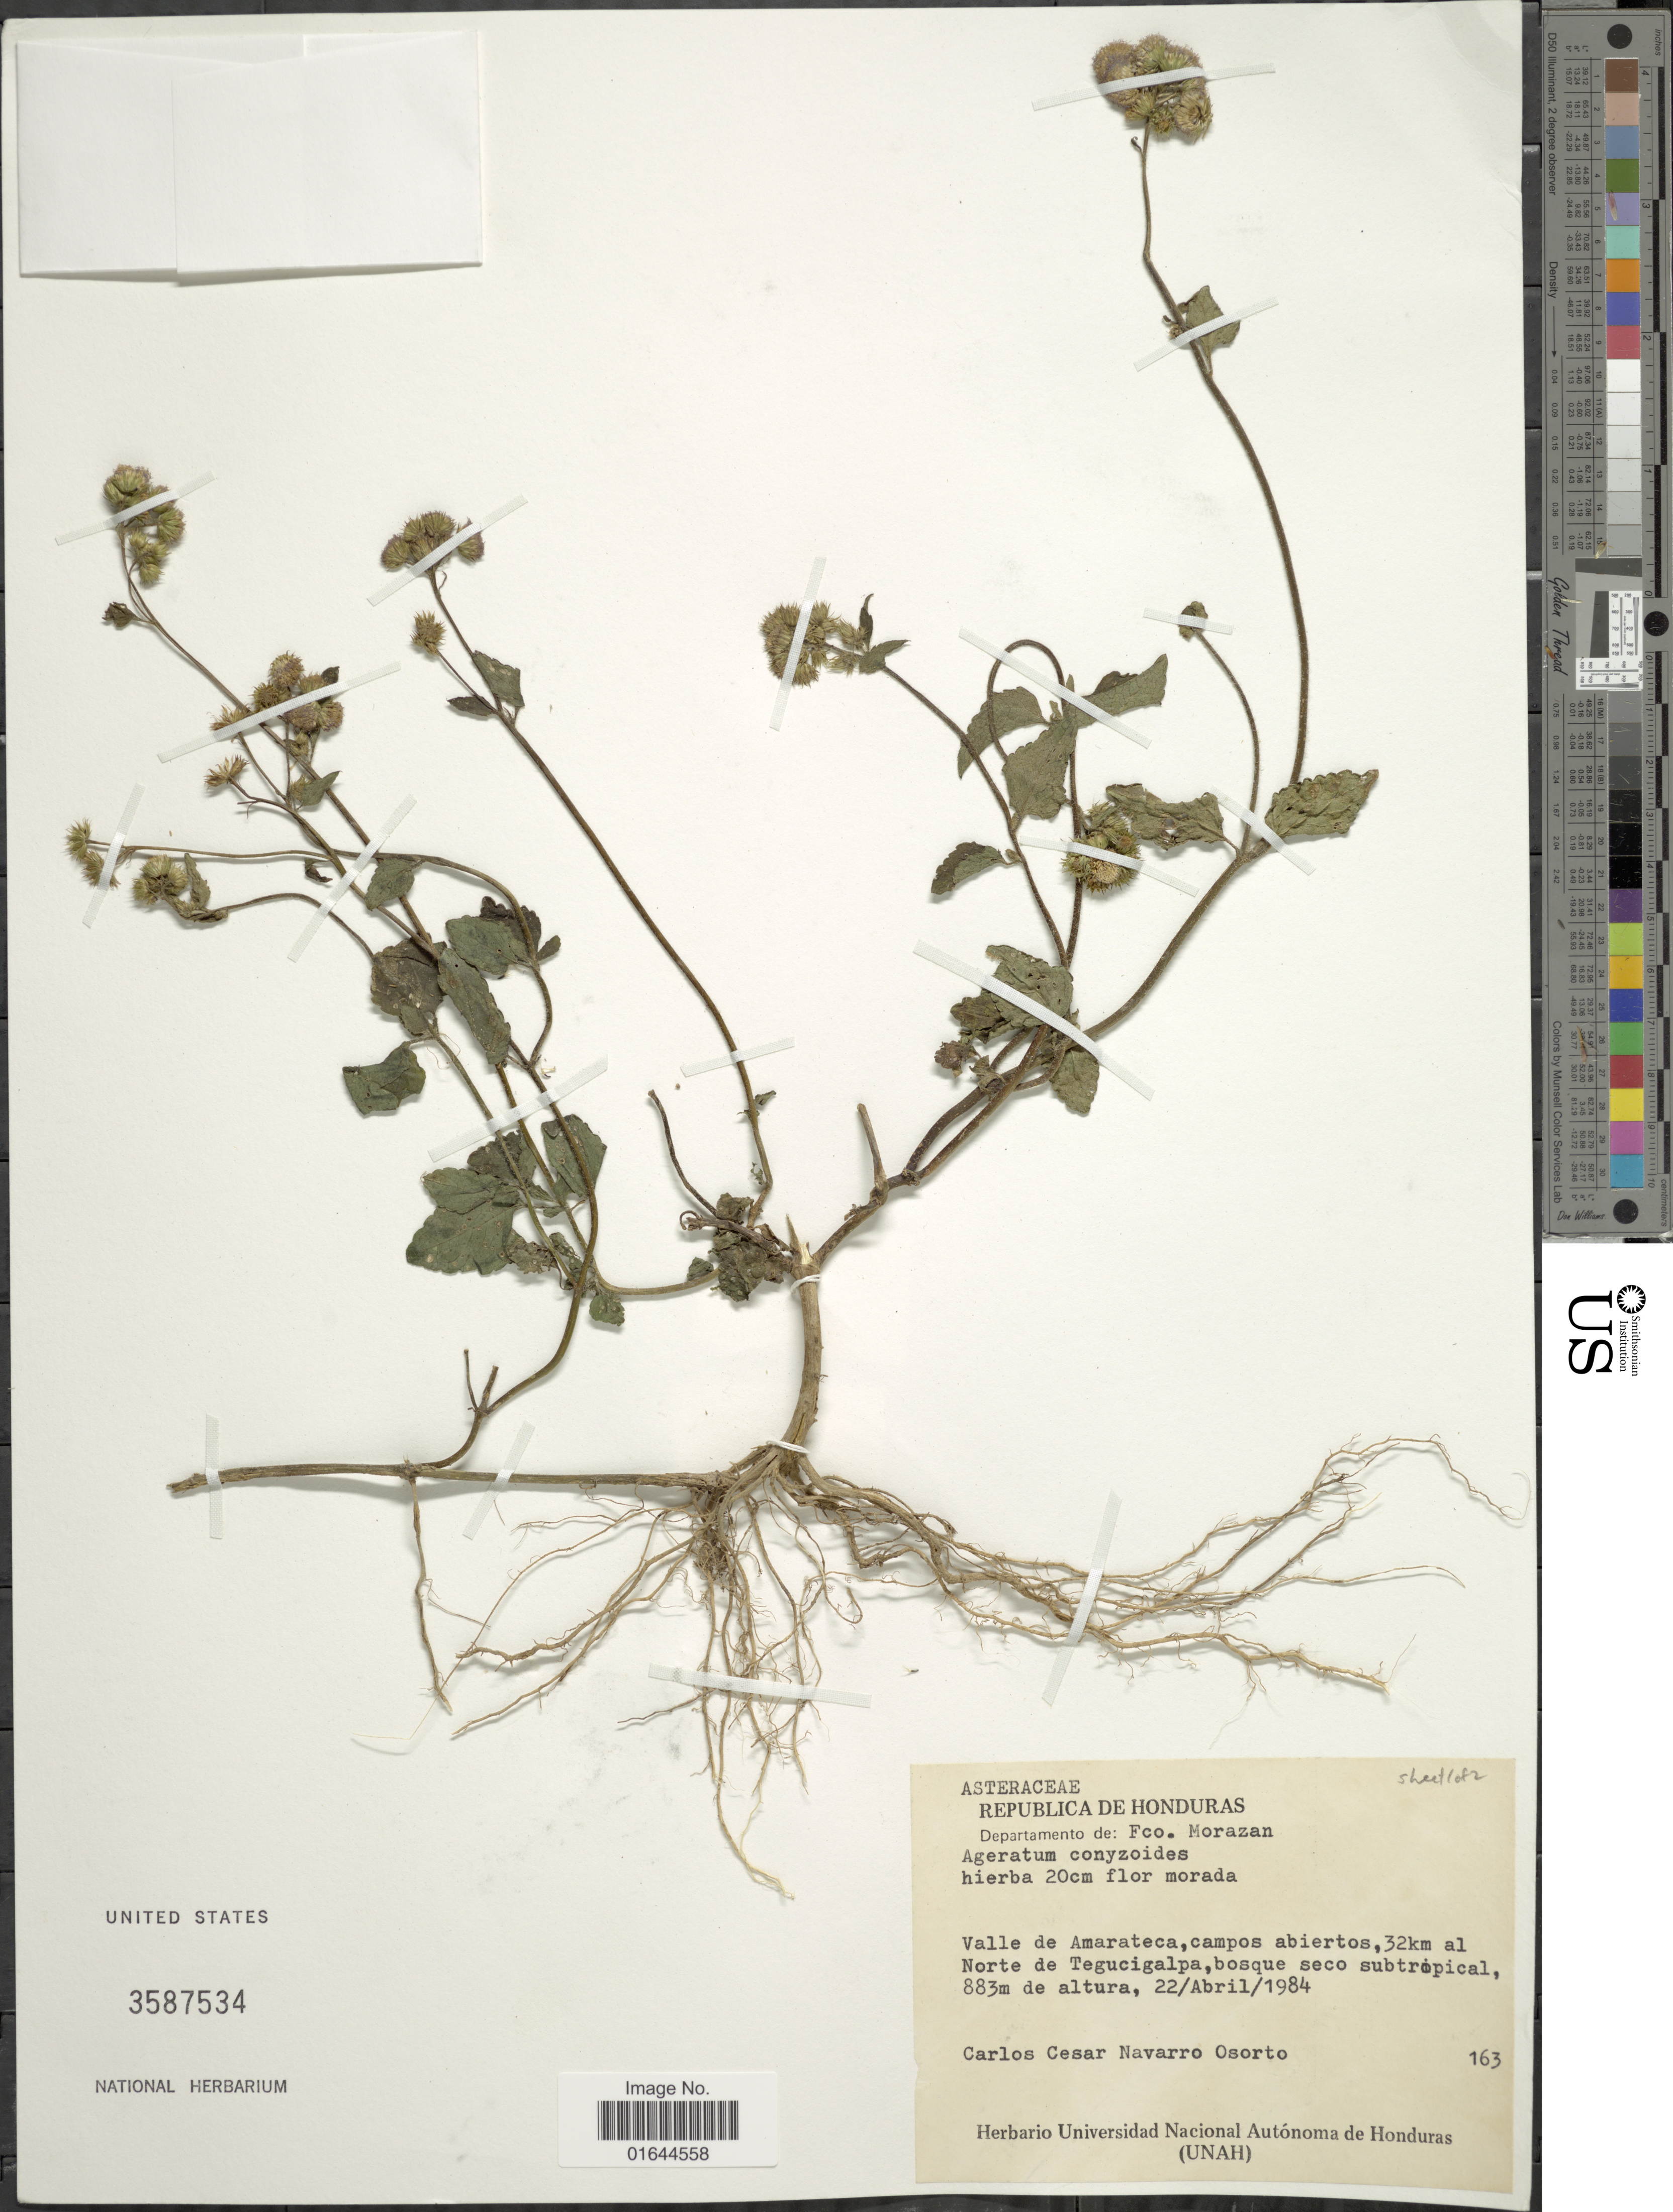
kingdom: Plantae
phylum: Tracheophyta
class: Magnoliopsida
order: Asterales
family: Asteraceae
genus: Ageratum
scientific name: Ageratum conyzoides subsp. conyzoides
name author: L.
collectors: C. Osorto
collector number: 163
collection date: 1984-04-22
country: Honduras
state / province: Fco. Morazán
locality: Republica de Honduras. Departamento de: Fco. Morazan. Valle de Amarateca, campos abiertos,32 km al Norte de Tegucigalpa, bosque seco subtropical.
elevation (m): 883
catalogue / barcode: US 3587534